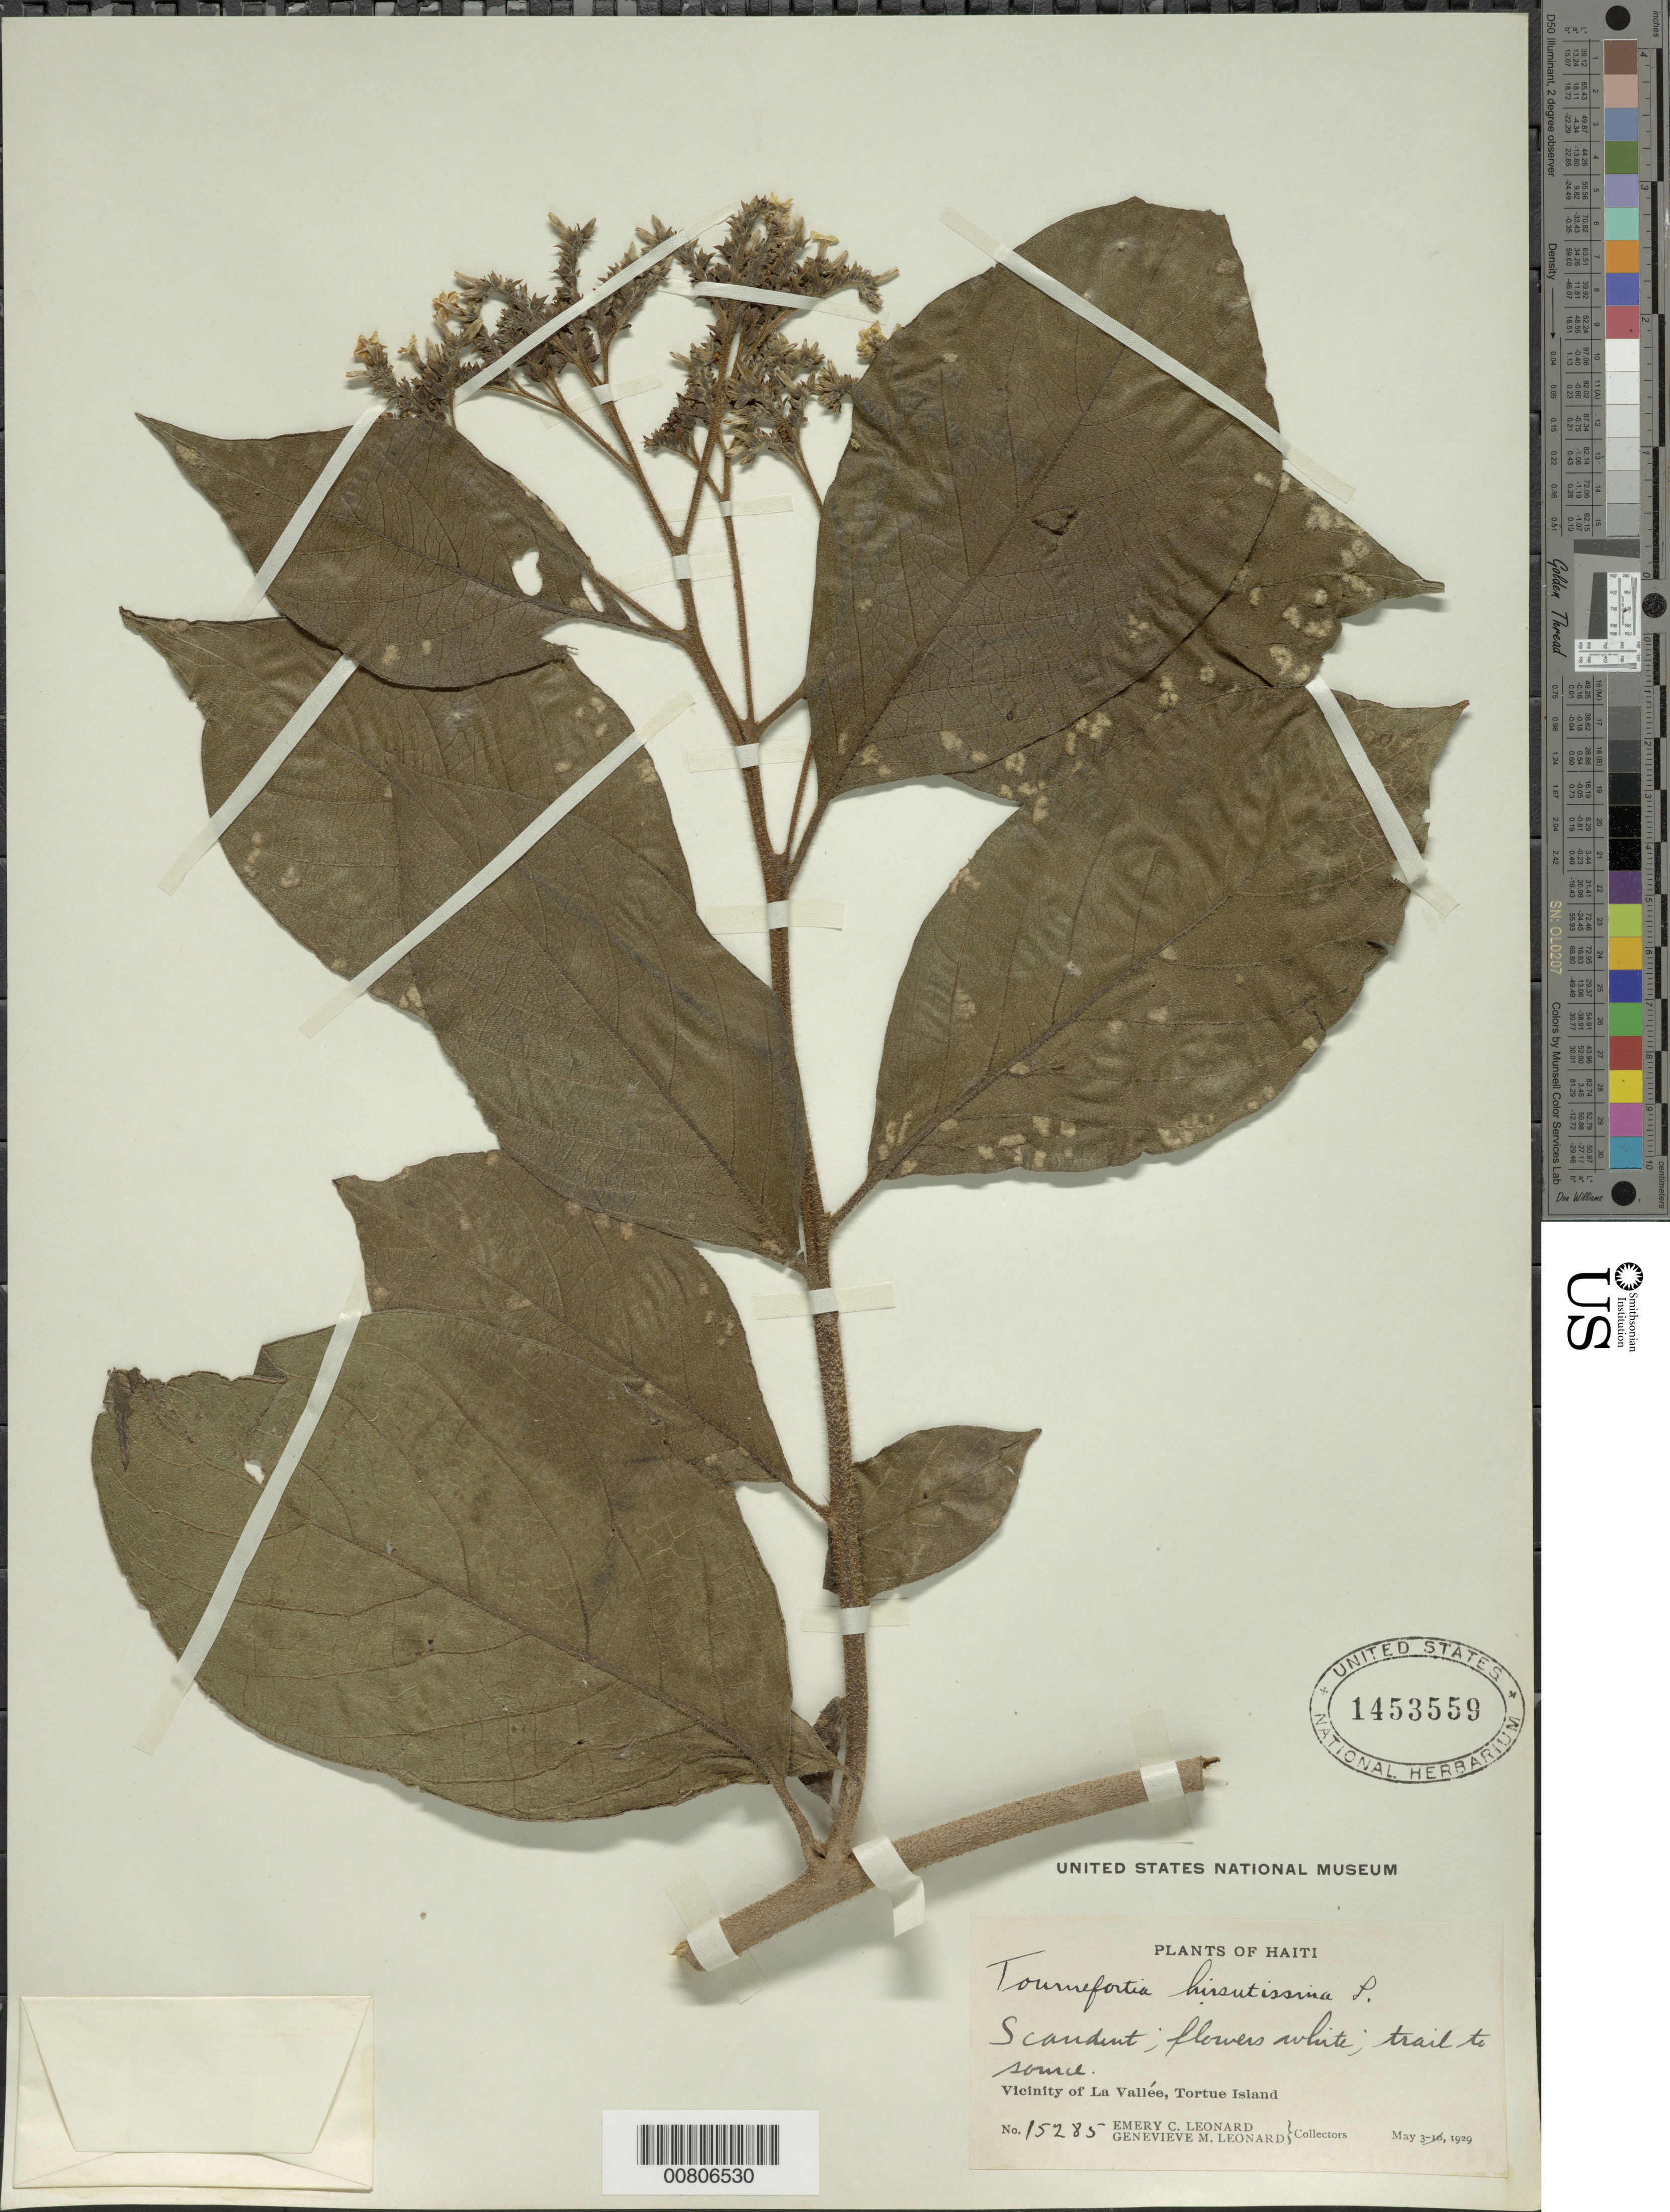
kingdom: Plantae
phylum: Tracheophyta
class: Magnoliopsida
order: Boraginales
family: Heliotropiaceae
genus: Tournefortia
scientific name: Tournefortia hirsutissima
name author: L.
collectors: E. C. Leonard & G. M. Leonard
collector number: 15285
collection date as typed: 03 May 1929 to 10 May 1929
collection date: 1929-05-03/1929-05-10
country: Haiti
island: Hispaniola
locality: La Vallée, trail to Source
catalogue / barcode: US 1453559